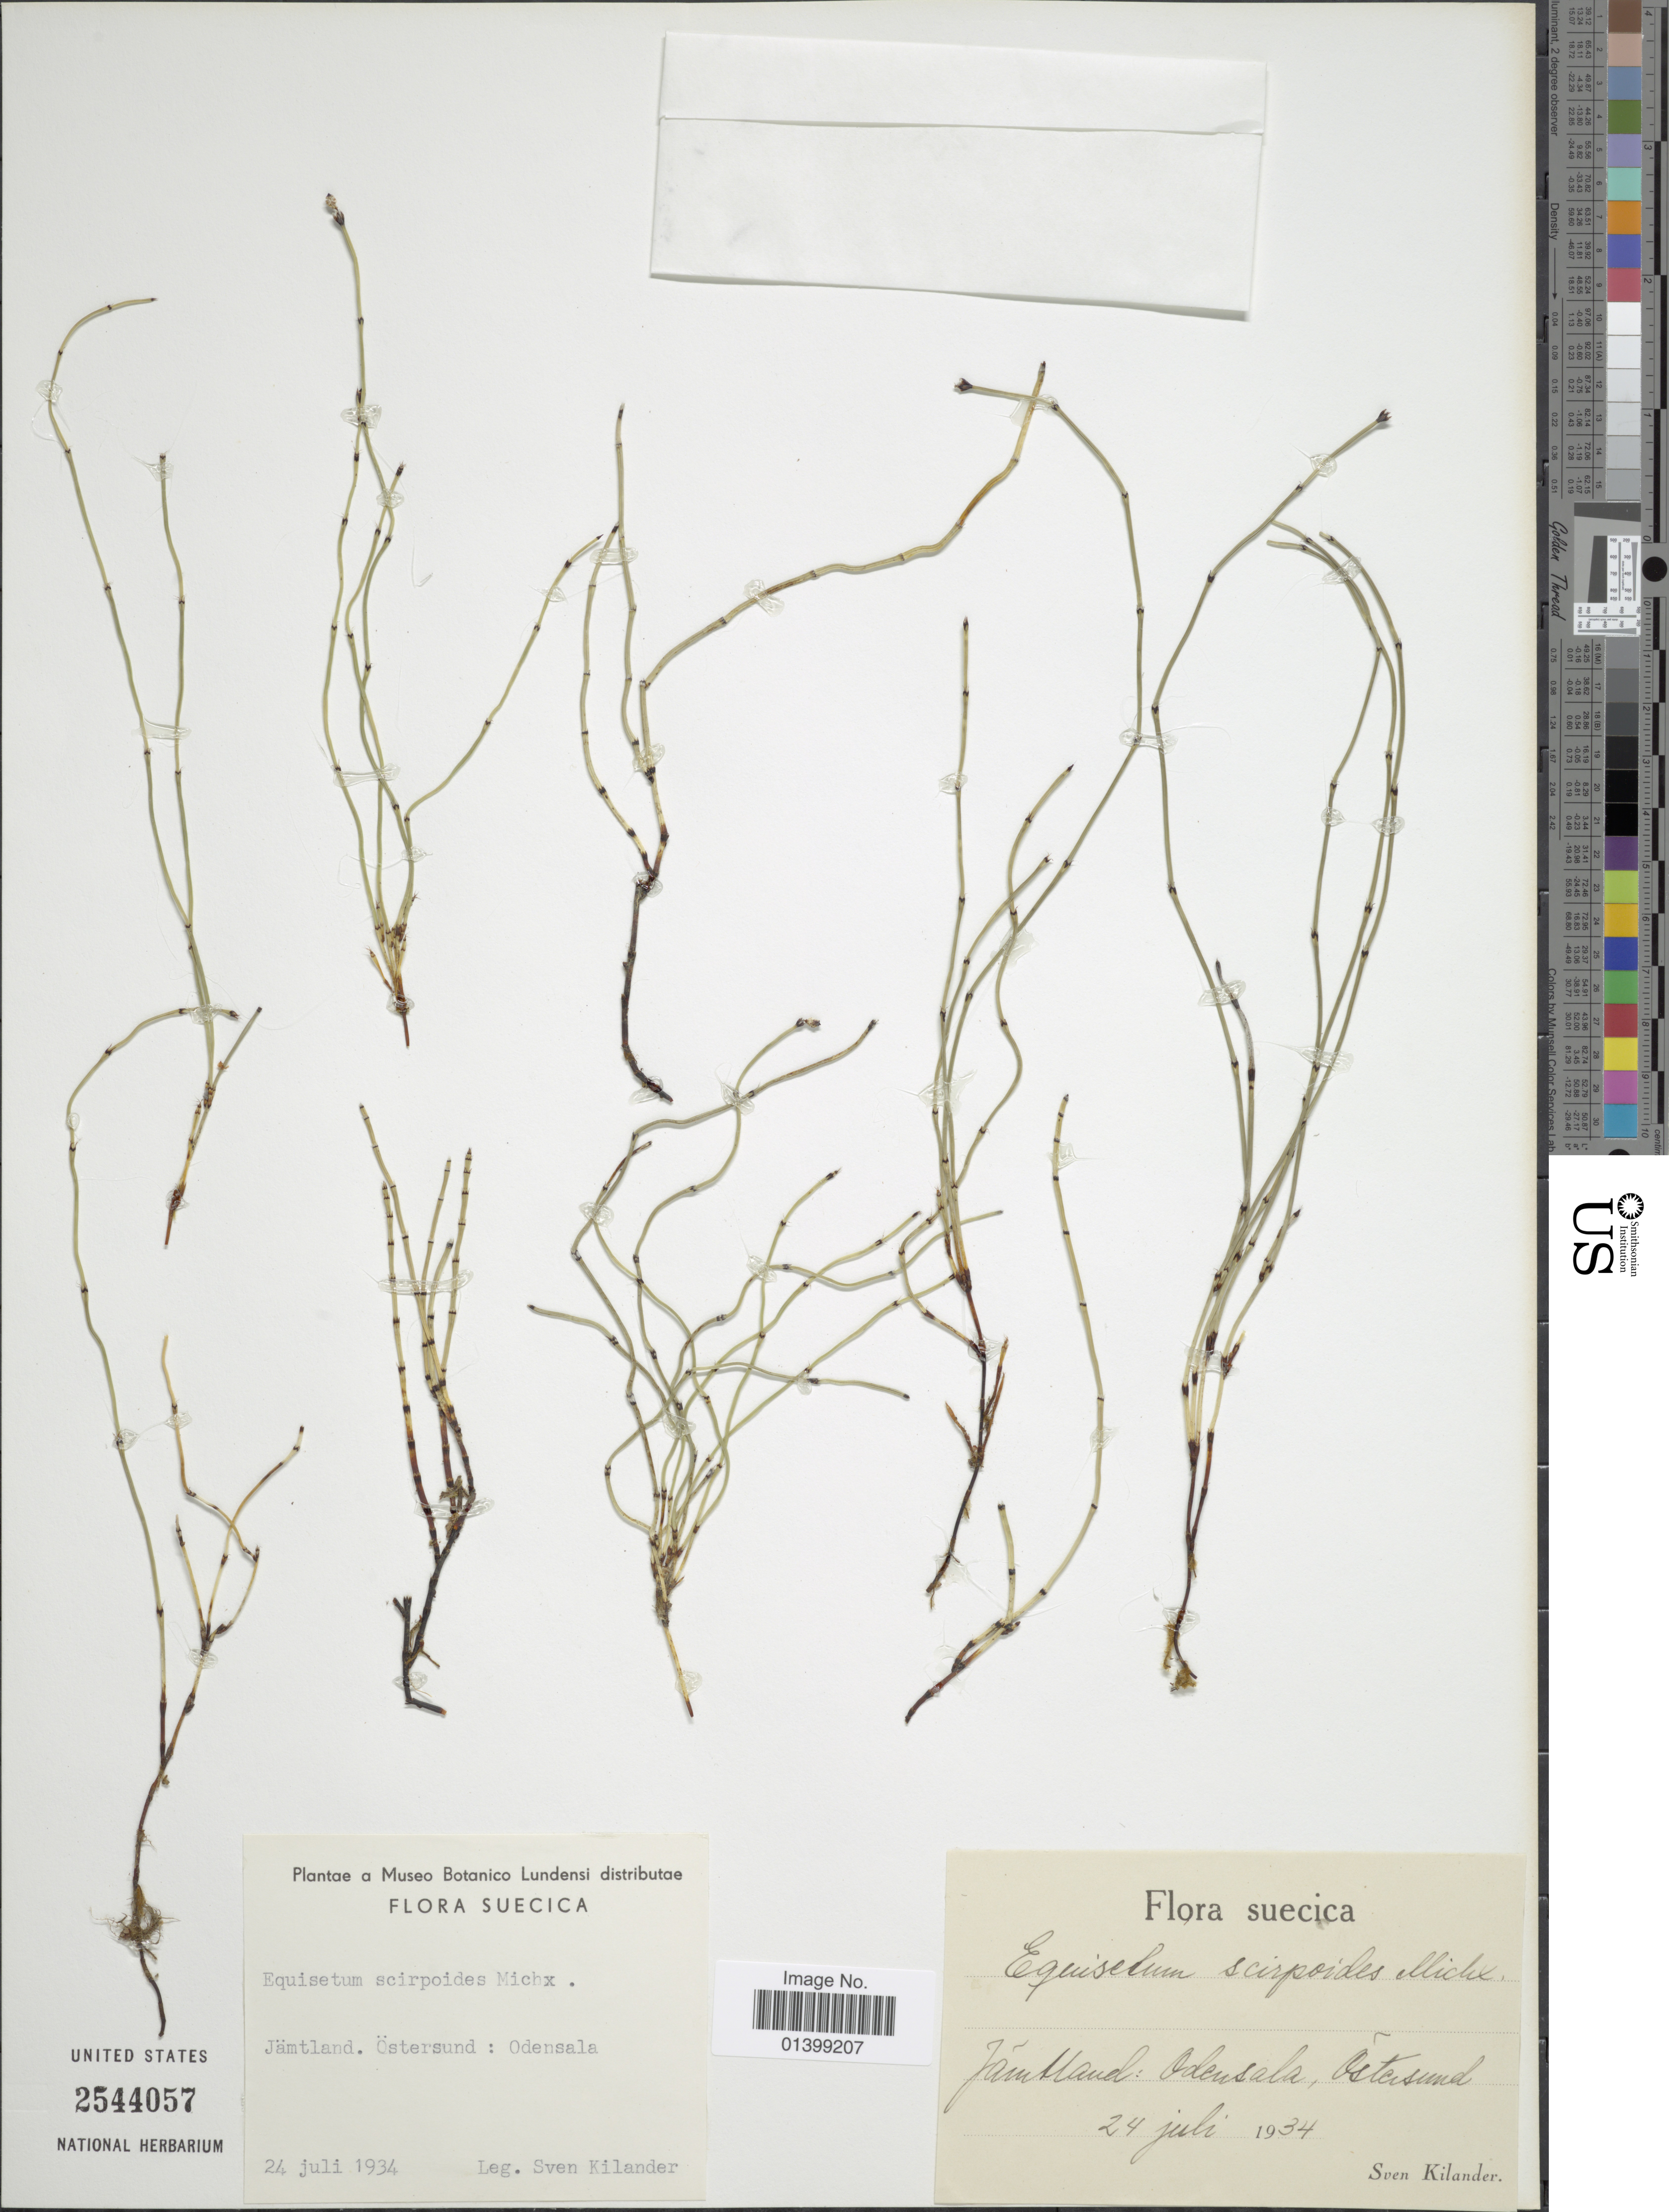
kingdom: Plantae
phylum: Tracheophyta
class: Polypodiopsida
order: Equisetales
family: Equisetaceae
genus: Equisetum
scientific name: Equisetum scirpoides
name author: Michx.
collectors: S. Kilander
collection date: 1934-07-24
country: Sweden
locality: Jämtland, östersund: Odensala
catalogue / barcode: US 2544057